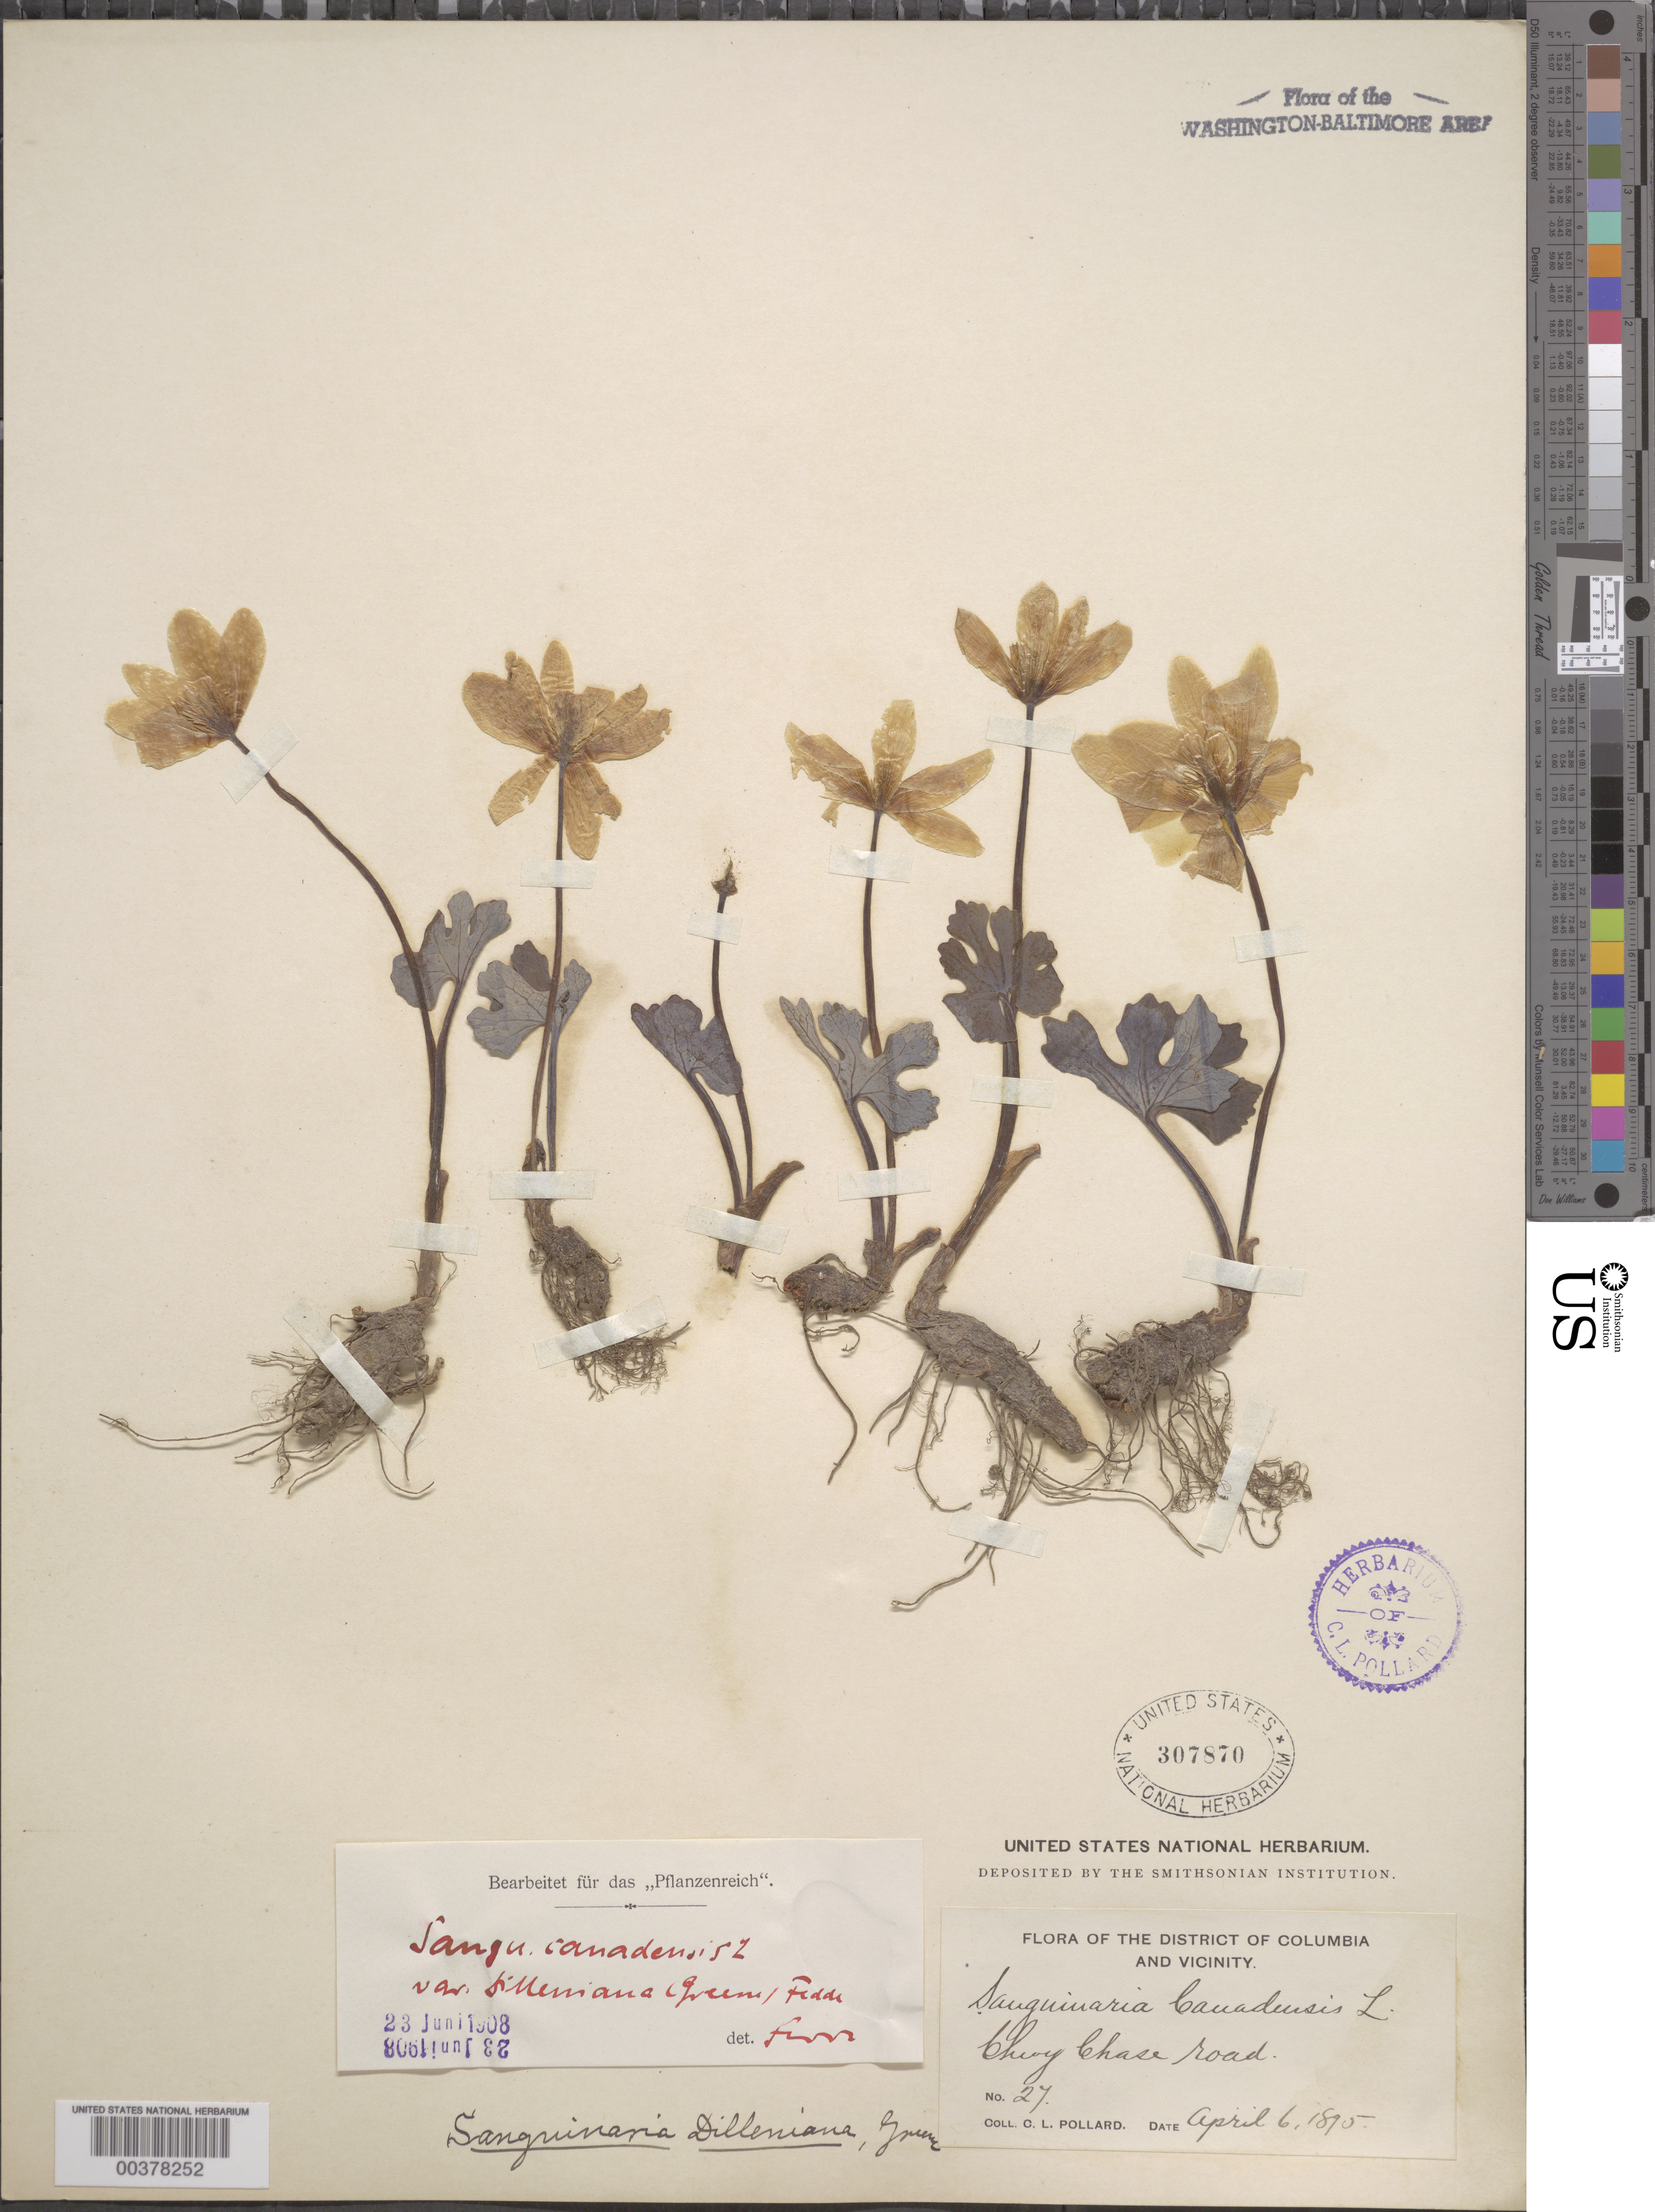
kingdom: Plantae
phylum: Tracheophyta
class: Magnoliopsida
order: Ranunculales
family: Papaveraceae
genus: Sanguinaria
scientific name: Sanguinaria canadensis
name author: L.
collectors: C. L. Pollard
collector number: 27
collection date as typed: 06 Apr 1895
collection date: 1895-04-06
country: United States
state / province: District of Columbia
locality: Chevy Chase road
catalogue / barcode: US 307870